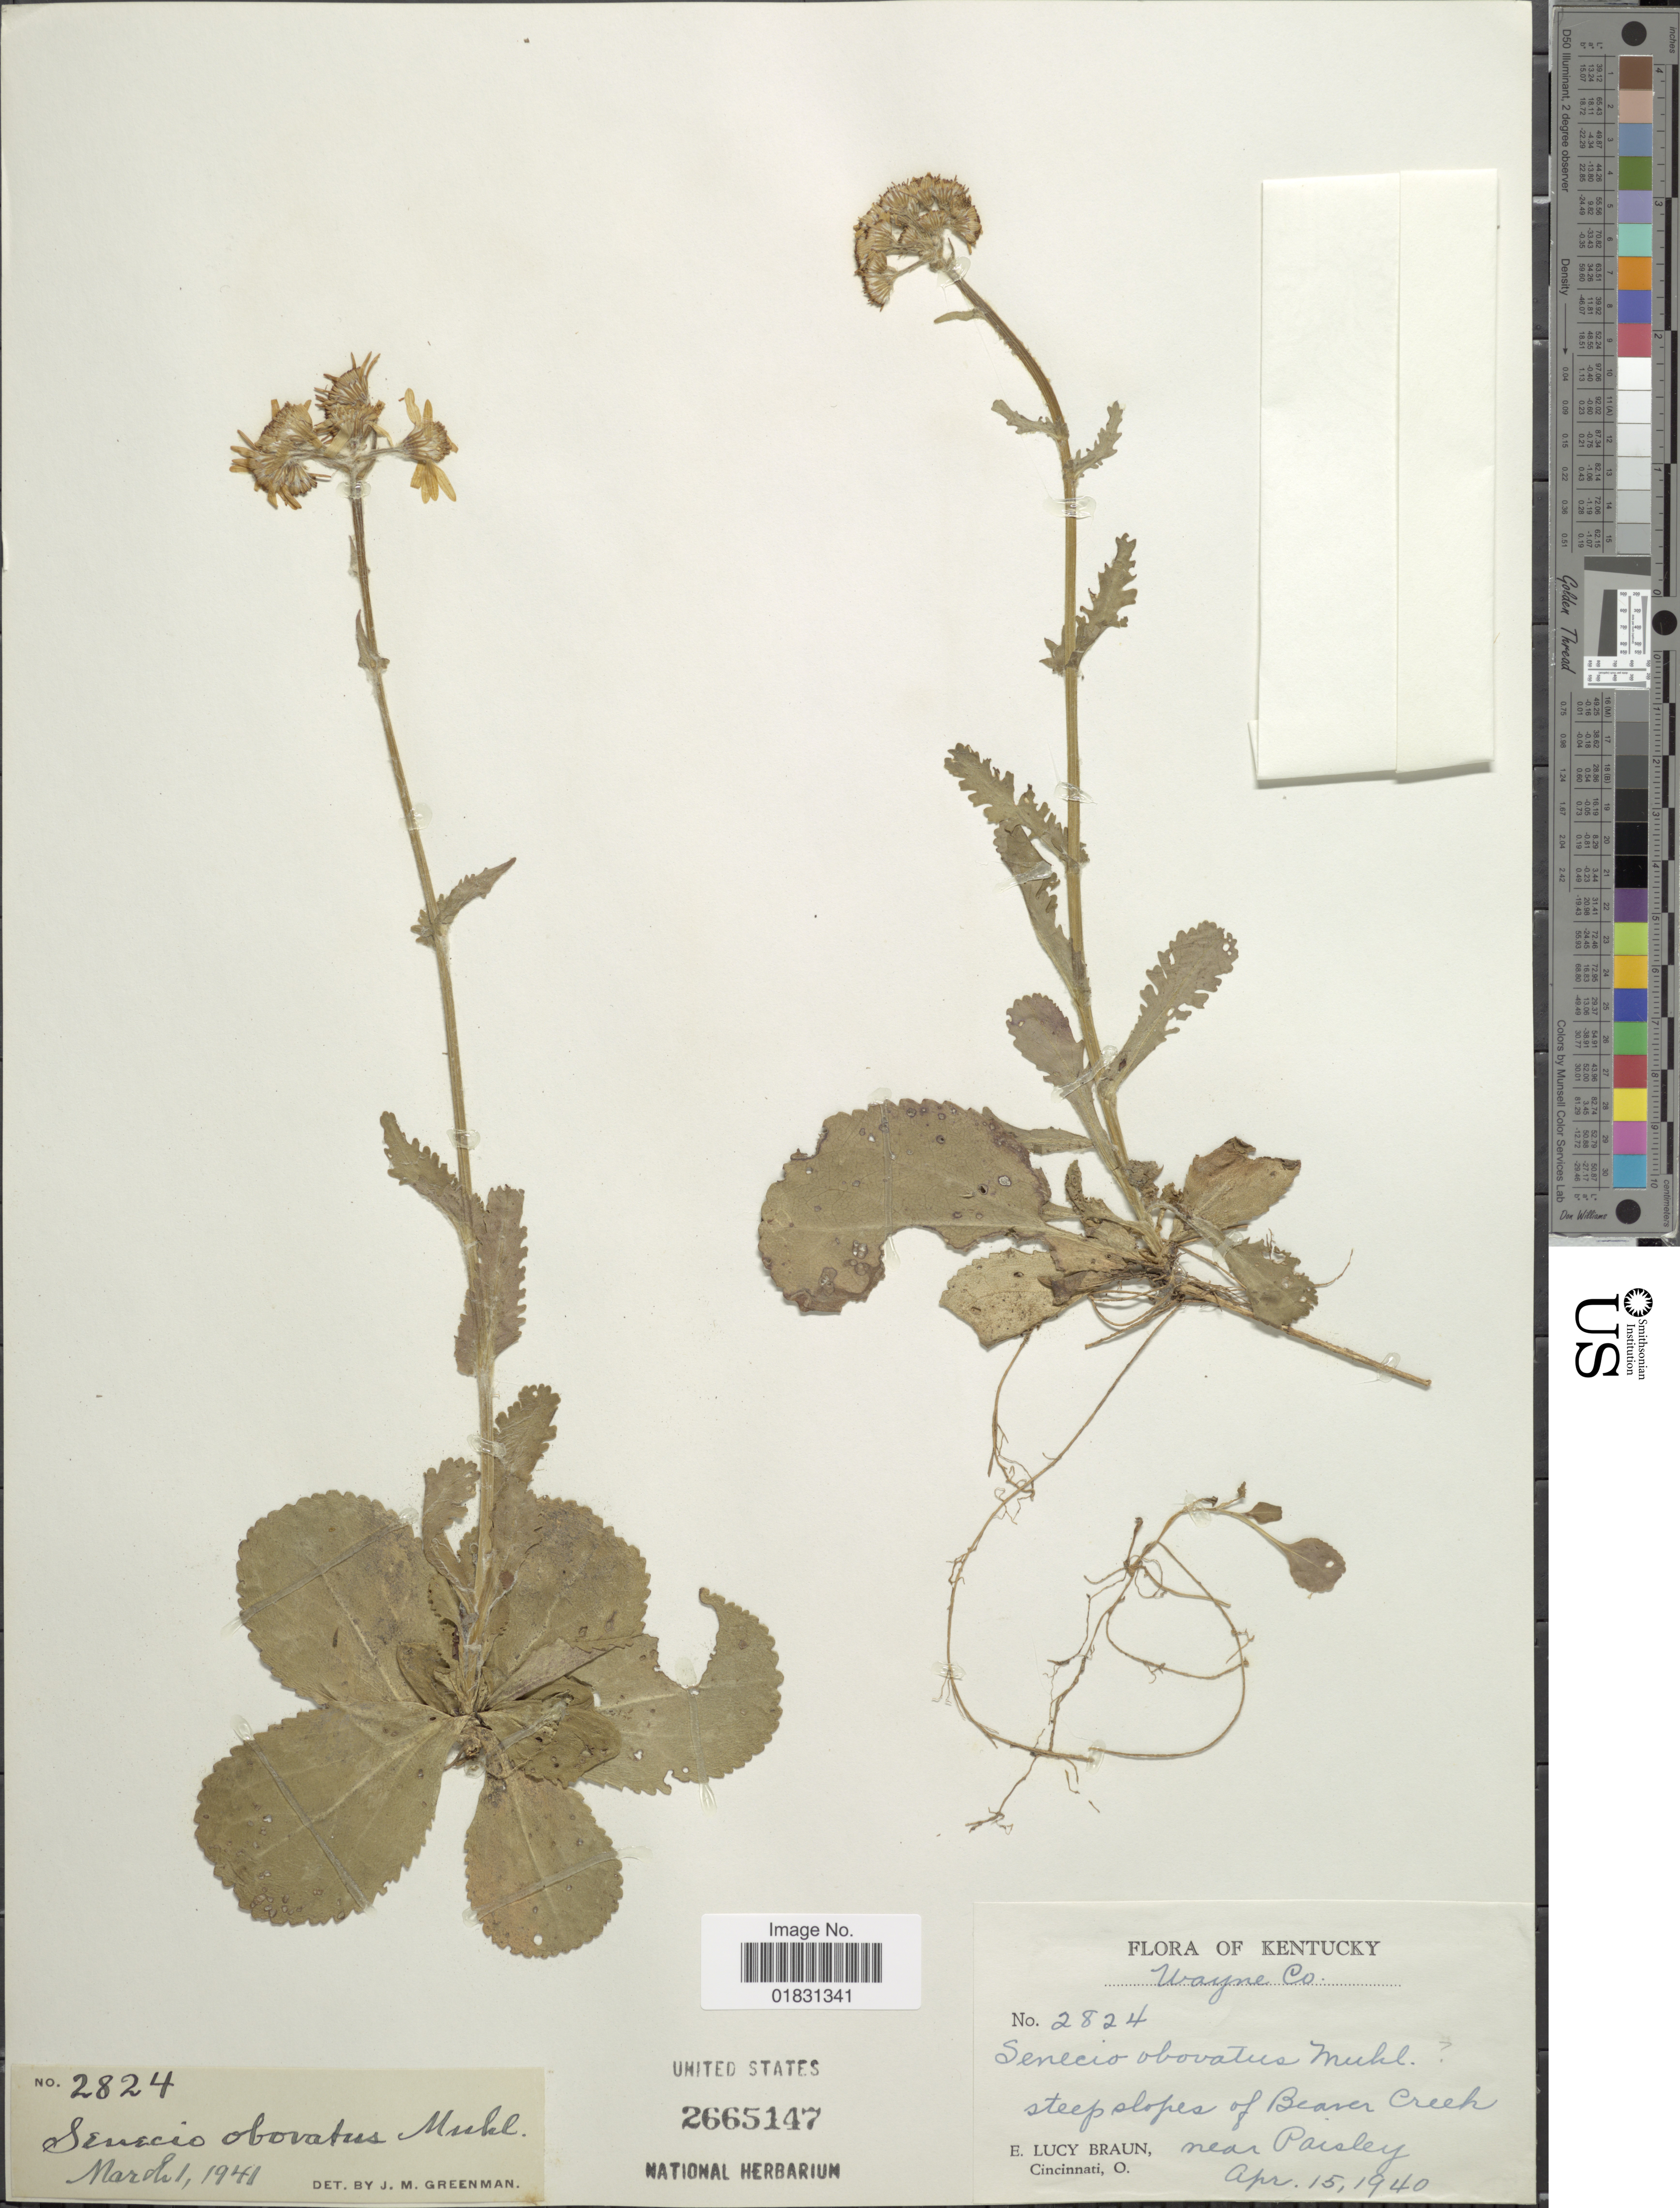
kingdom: Plantae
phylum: Tracheophyta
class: Magnoliopsida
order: Asterales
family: Asteraceae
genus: Packera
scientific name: Packera obovata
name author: (Muhl. ex Willd.) W.A. Weber & Á. Löve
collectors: E. L. Braun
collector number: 2824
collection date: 1940-04-15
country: United States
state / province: Kentucky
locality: Wayne Co. steep slopes of Beaver Creek, near Paisley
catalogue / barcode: US 2665147